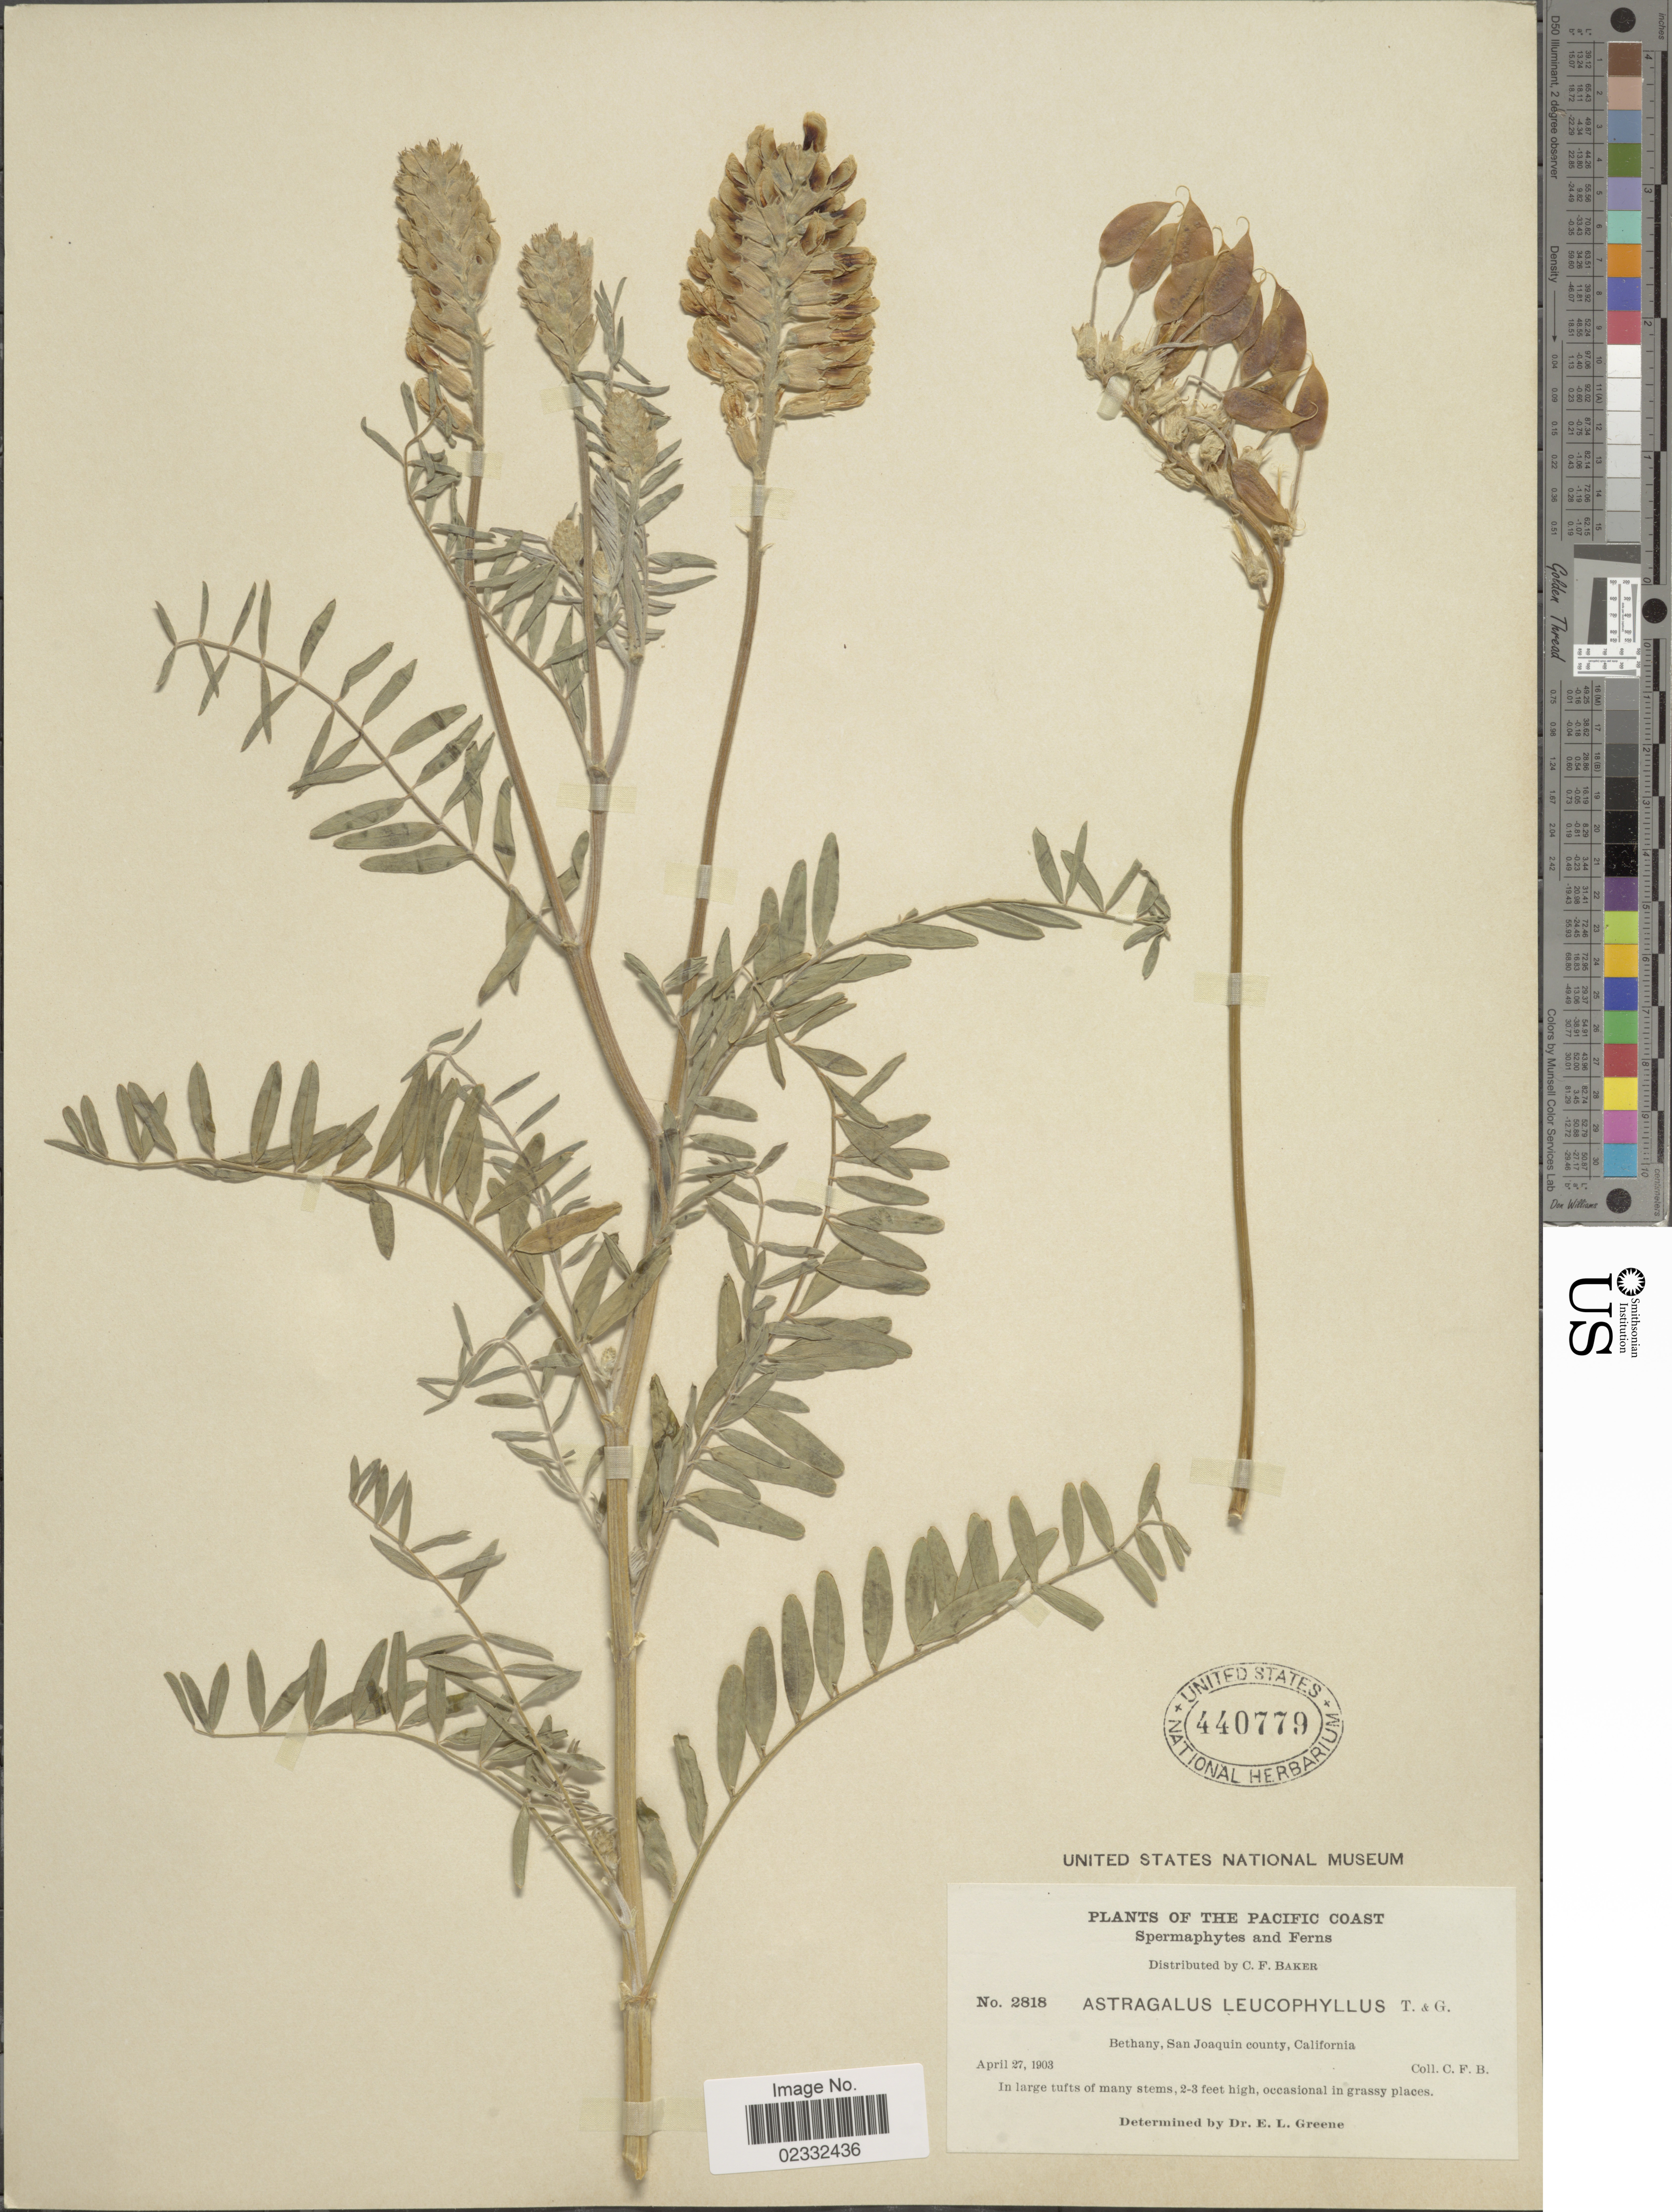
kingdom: Plantae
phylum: Tracheophyta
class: Magnoliopsida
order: Fabales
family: Fabaceae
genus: Astragalus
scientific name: Astragalus leucophyllus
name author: Torr. & A. Gray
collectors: C. F. Baker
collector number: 2818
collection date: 1903-04-27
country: United States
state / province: California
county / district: San Joaquin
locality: Pacific Coast, Bethany, San Joaquin county, California.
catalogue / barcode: US 440779